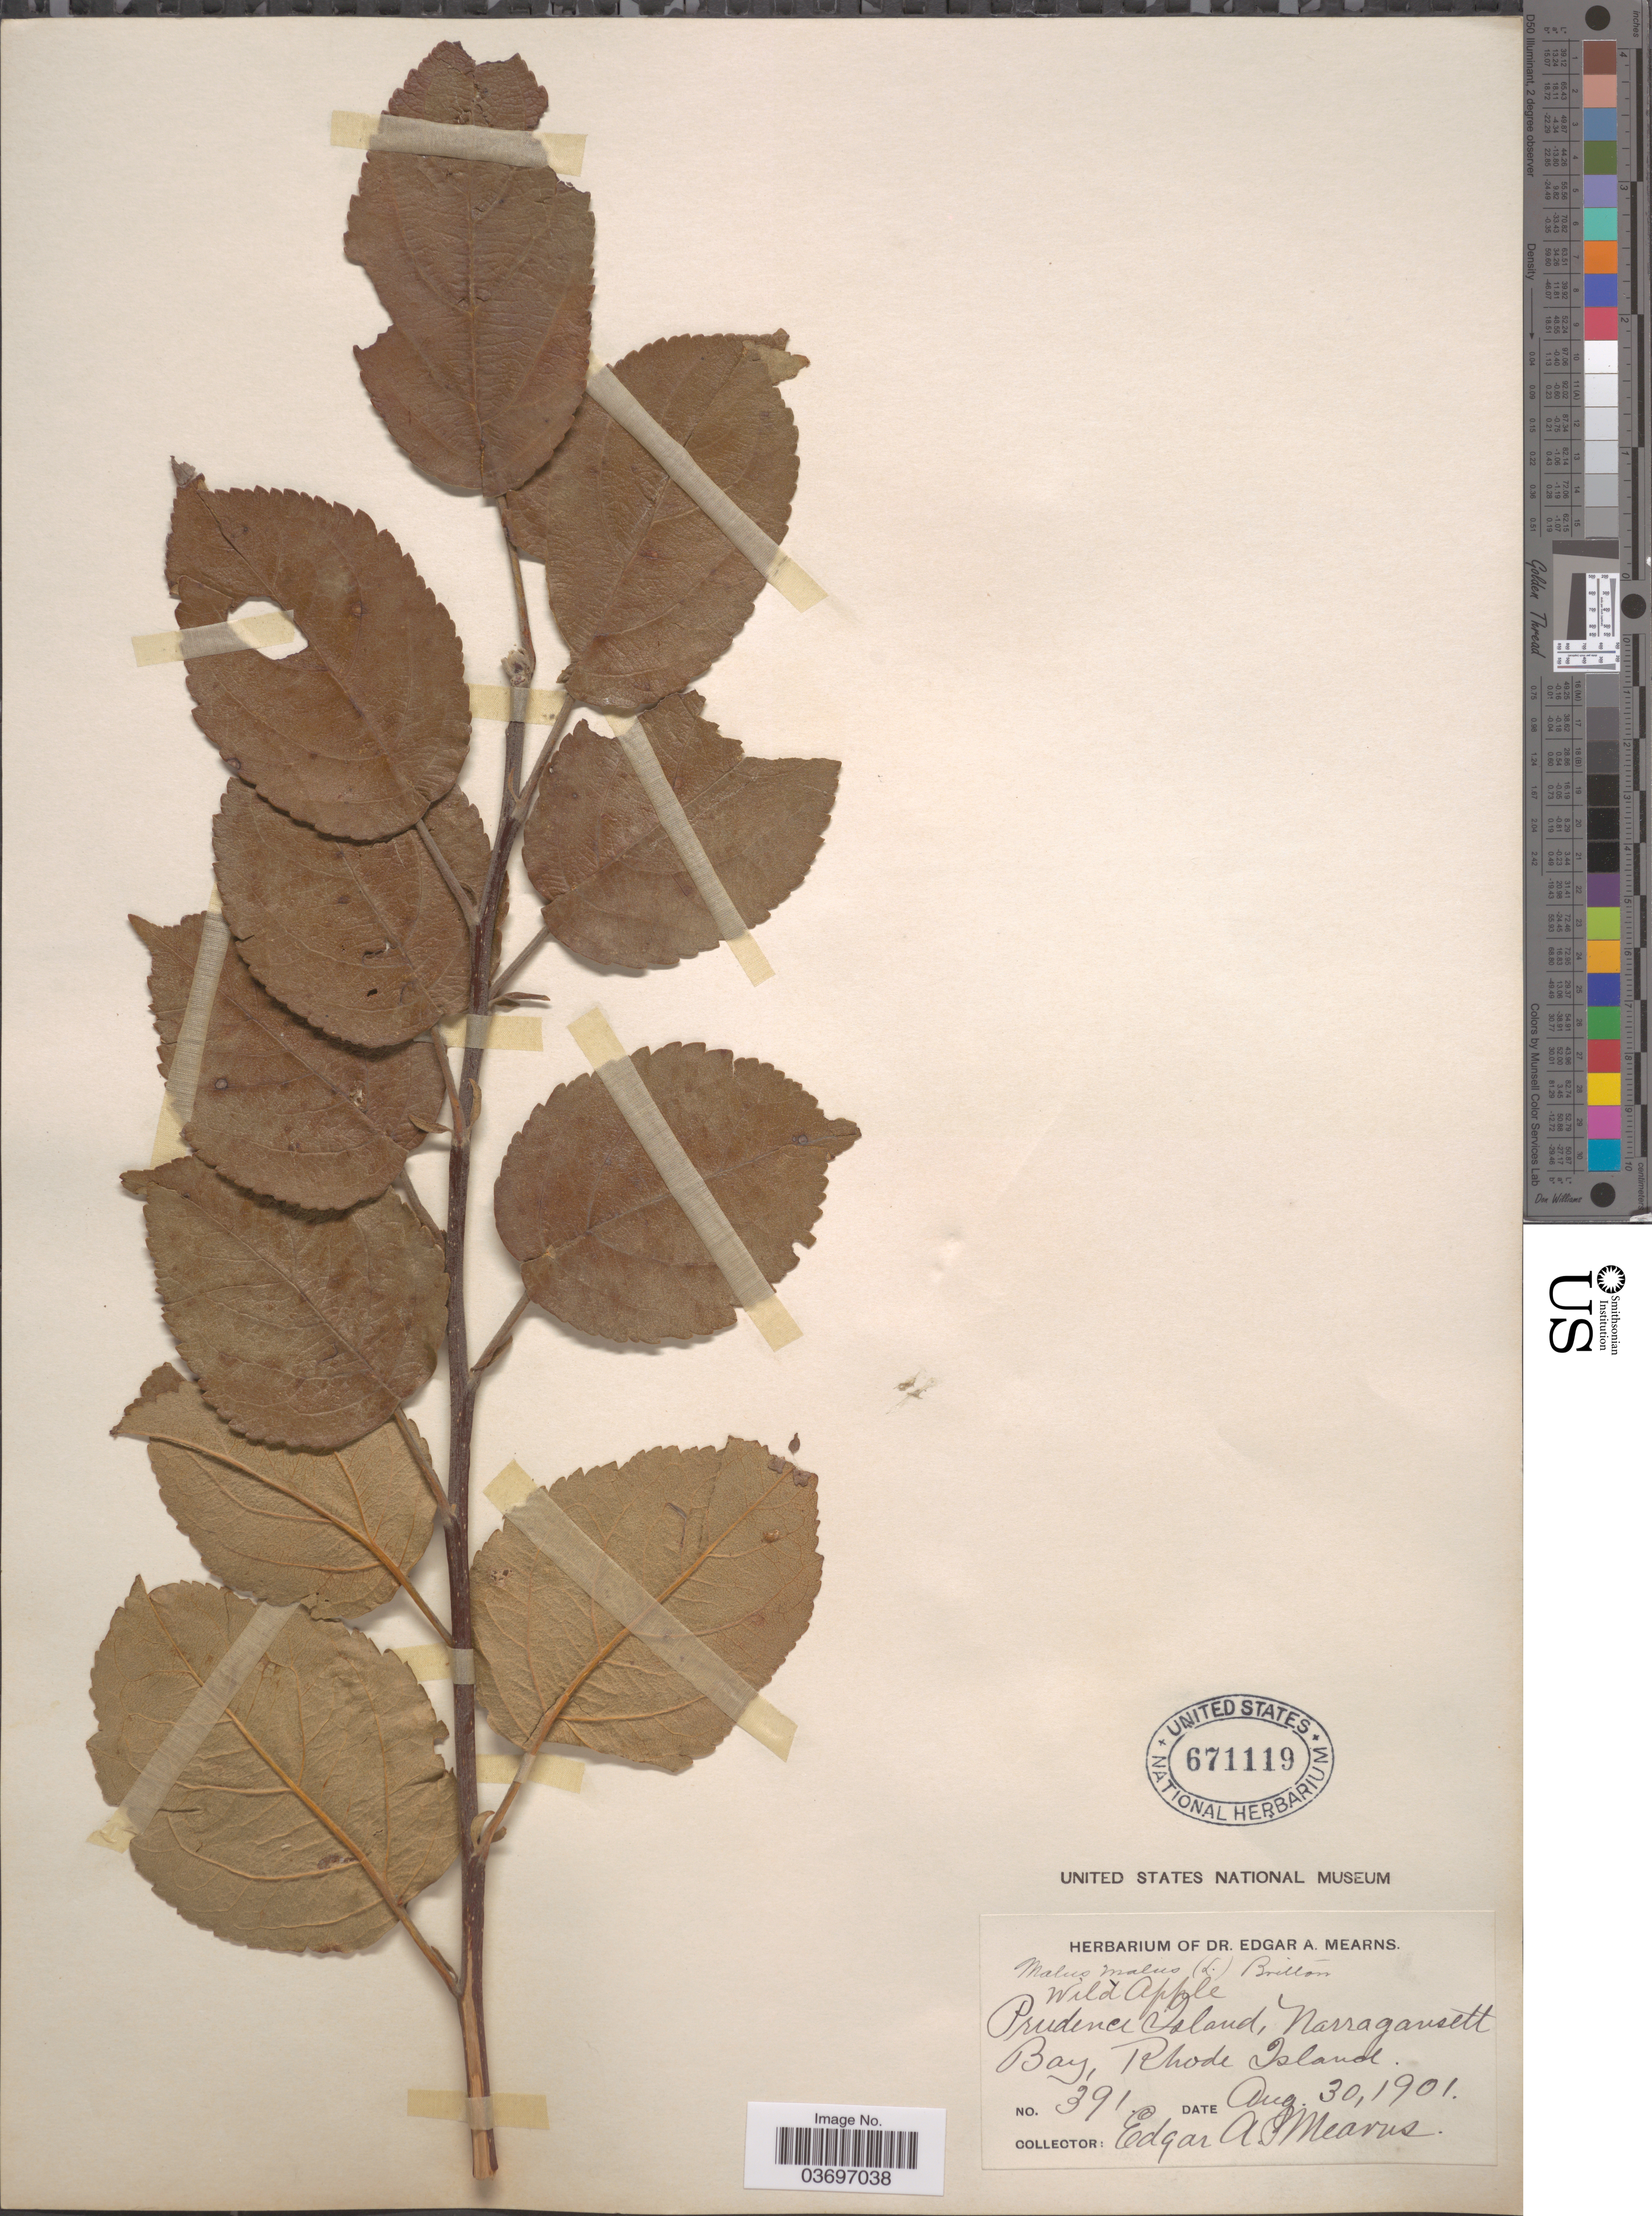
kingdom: Plantae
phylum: Tracheophyta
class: Magnoliopsida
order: Rosales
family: Rosaceae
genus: Malus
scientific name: Malus pumila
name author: Mill.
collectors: E. A. Mearns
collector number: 391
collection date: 1901-08-30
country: United States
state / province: Rhode Island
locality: Prudence Island, Narragansett Bay.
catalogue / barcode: US 671119